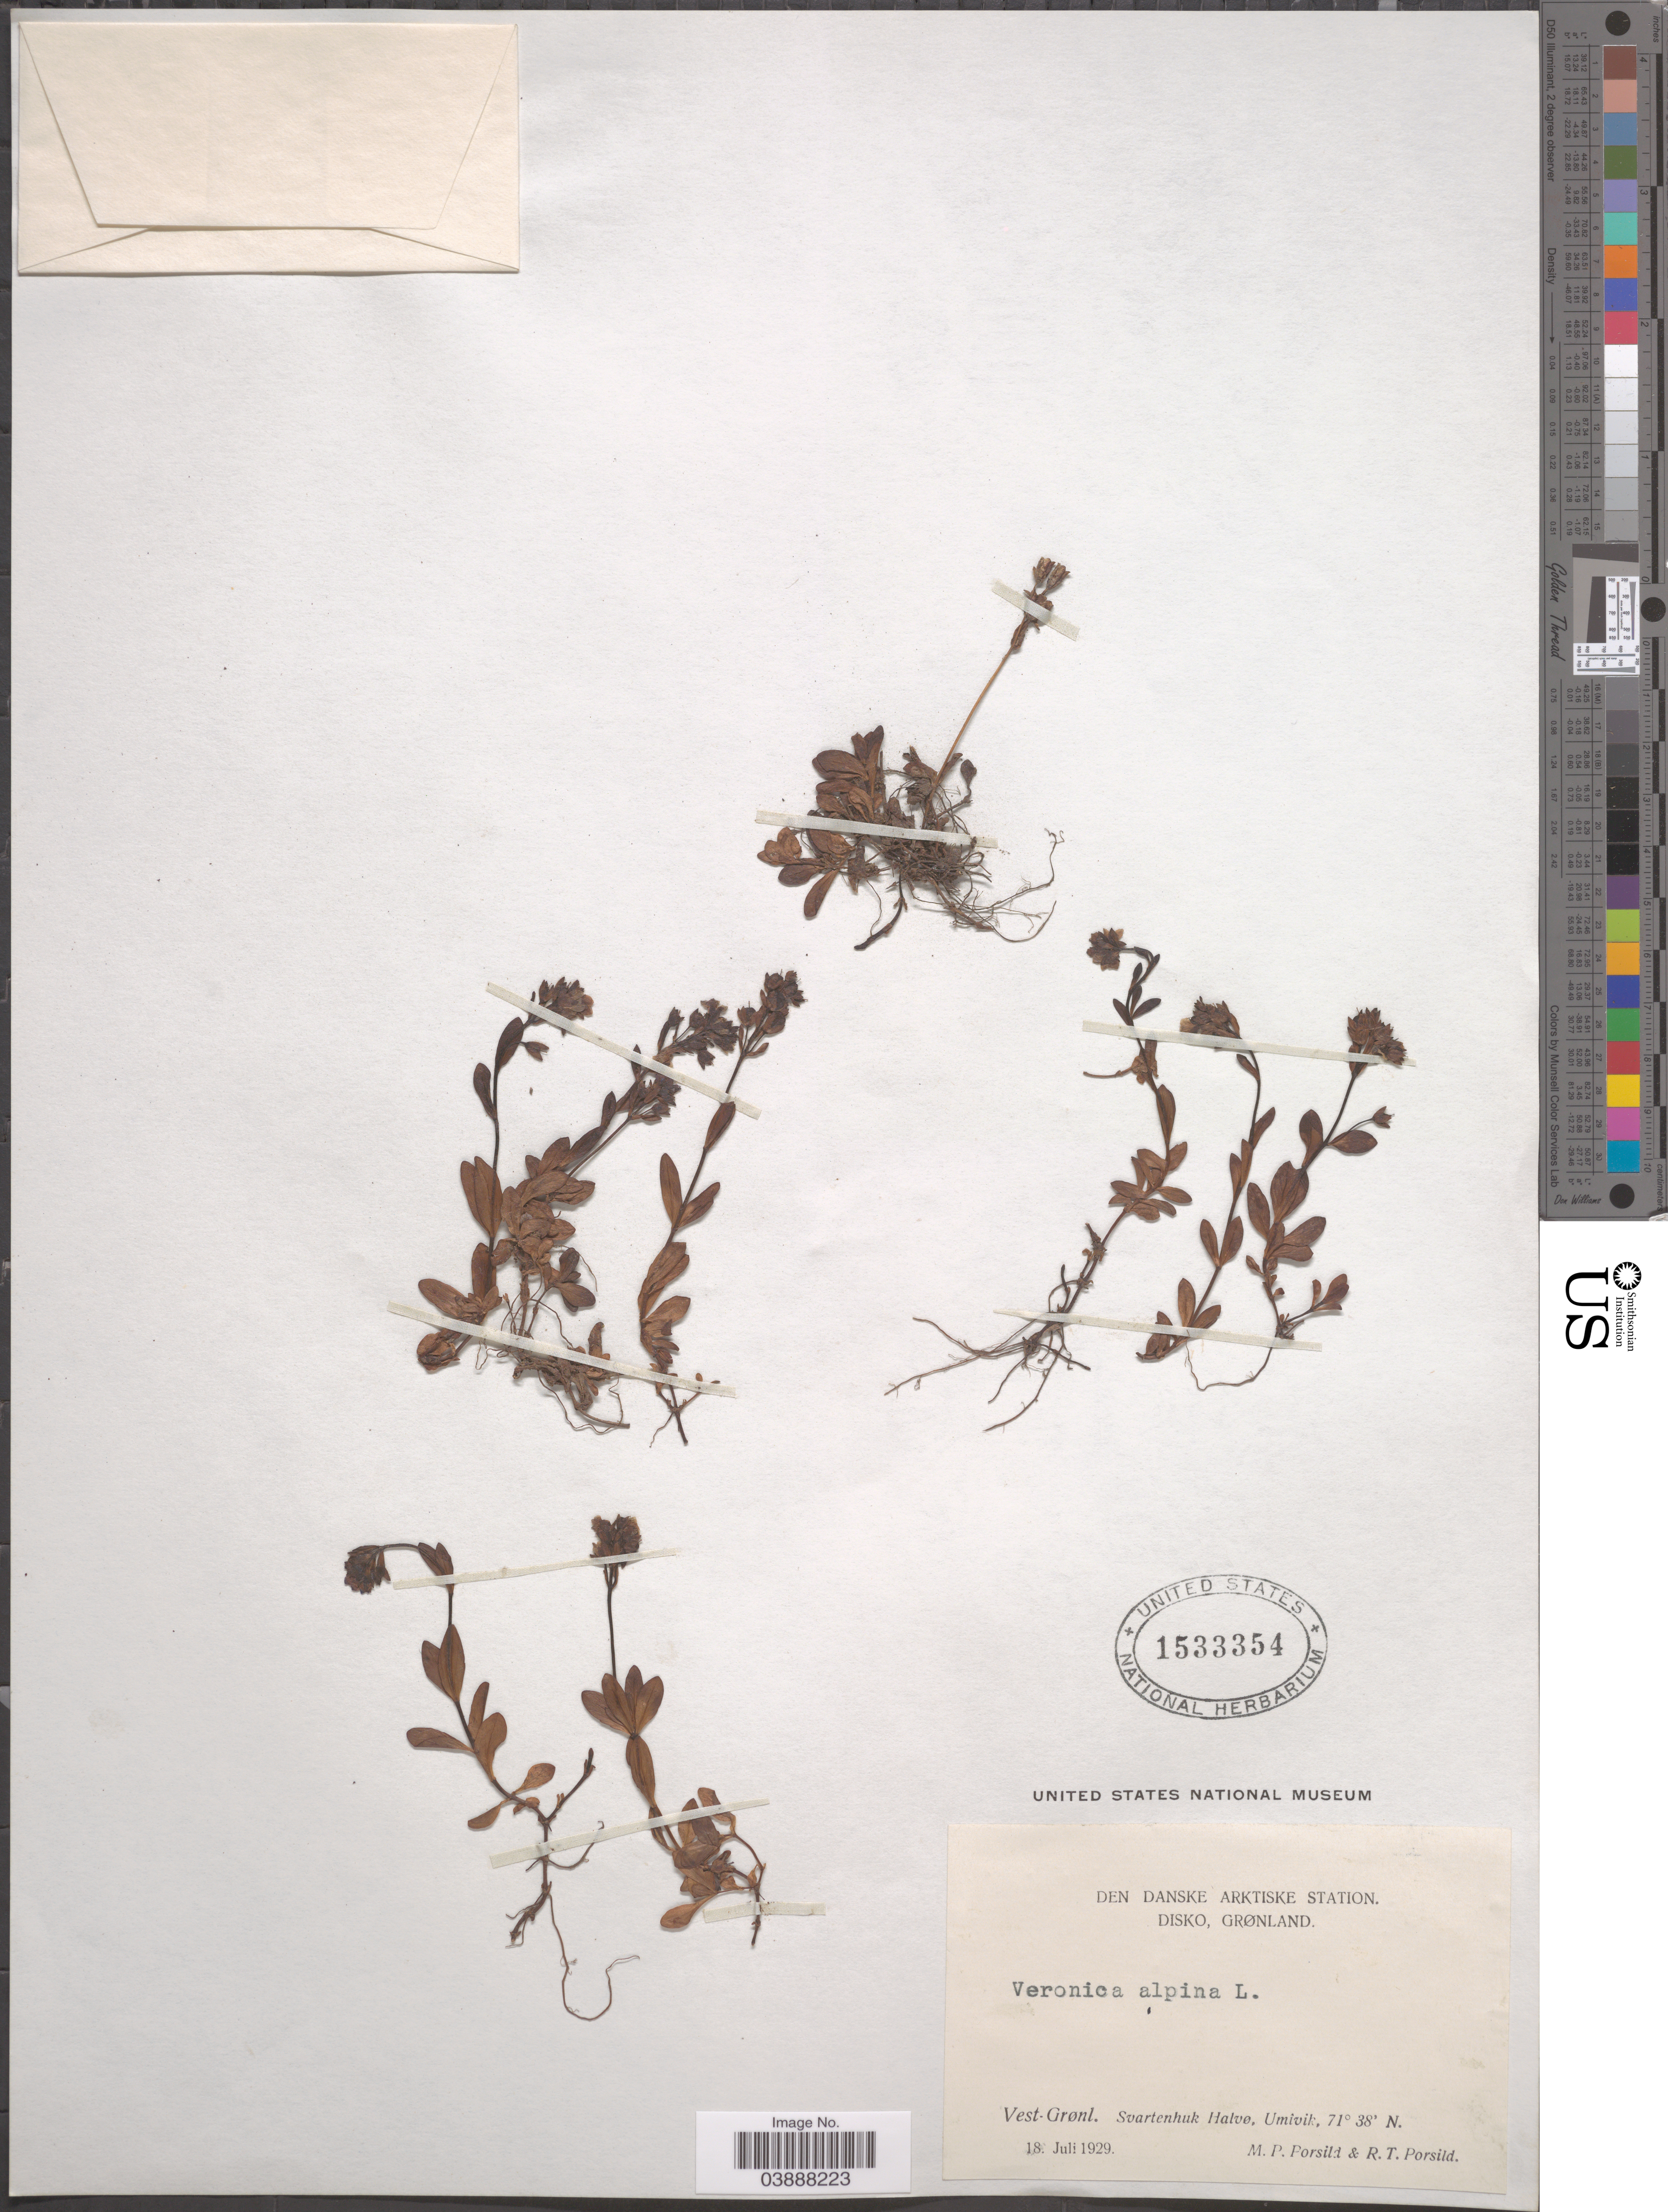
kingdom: Plantae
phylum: Tracheophyta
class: Magnoliopsida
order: Lamiales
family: Plantaginaceae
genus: Veronica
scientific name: Veronica wormskjoldii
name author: Roem. & Schult.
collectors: M. P. Porsild & R. T. Porsild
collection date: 1929-07-18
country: Greenland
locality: Den Danske Arktiske Station. Disko. Grønland. Vest-Gronl. Svartenhuk Halvo, Umivik.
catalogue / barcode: US 1533354